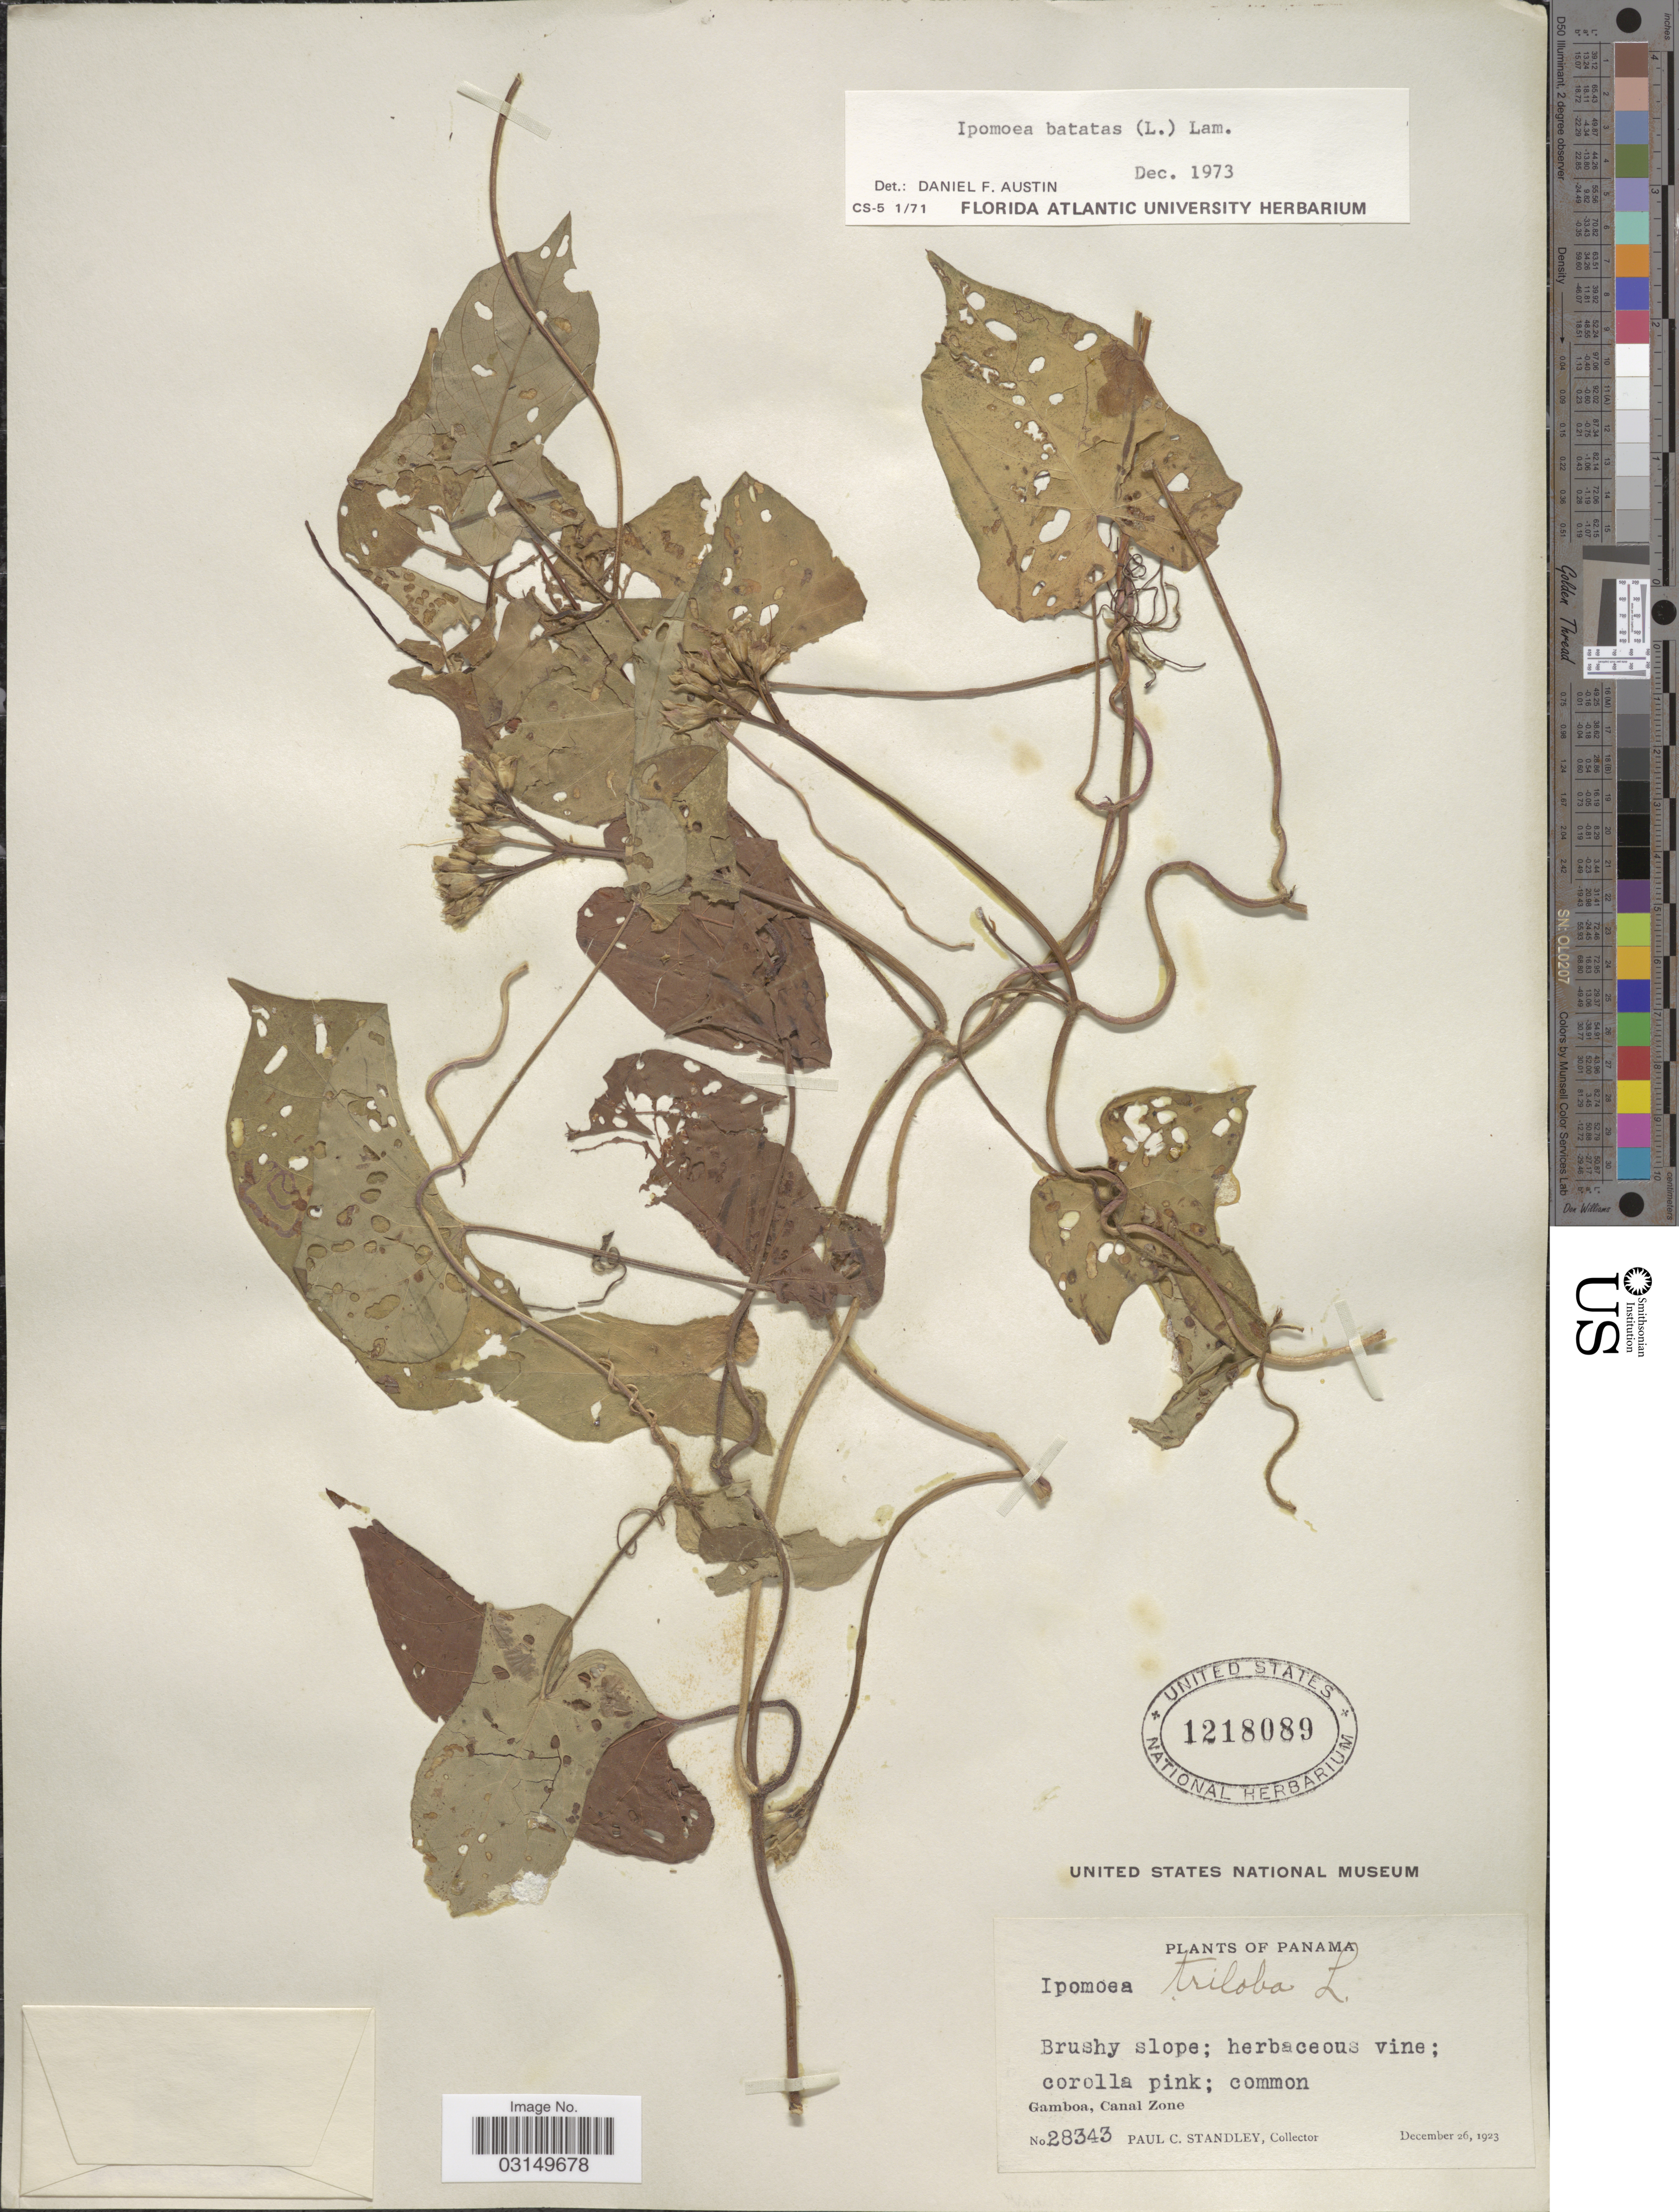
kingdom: Plantae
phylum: Tracheophyta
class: Magnoliopsida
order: Solanales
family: Convolvulaceae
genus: Ipomoea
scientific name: Ipomoea batatas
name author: (L.) Lam.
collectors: P. C. Standley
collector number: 28343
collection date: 1923-12-26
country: Panama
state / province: Colón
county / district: Canal Zone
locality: Gamboa, Canal Zone.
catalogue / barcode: US 1218089